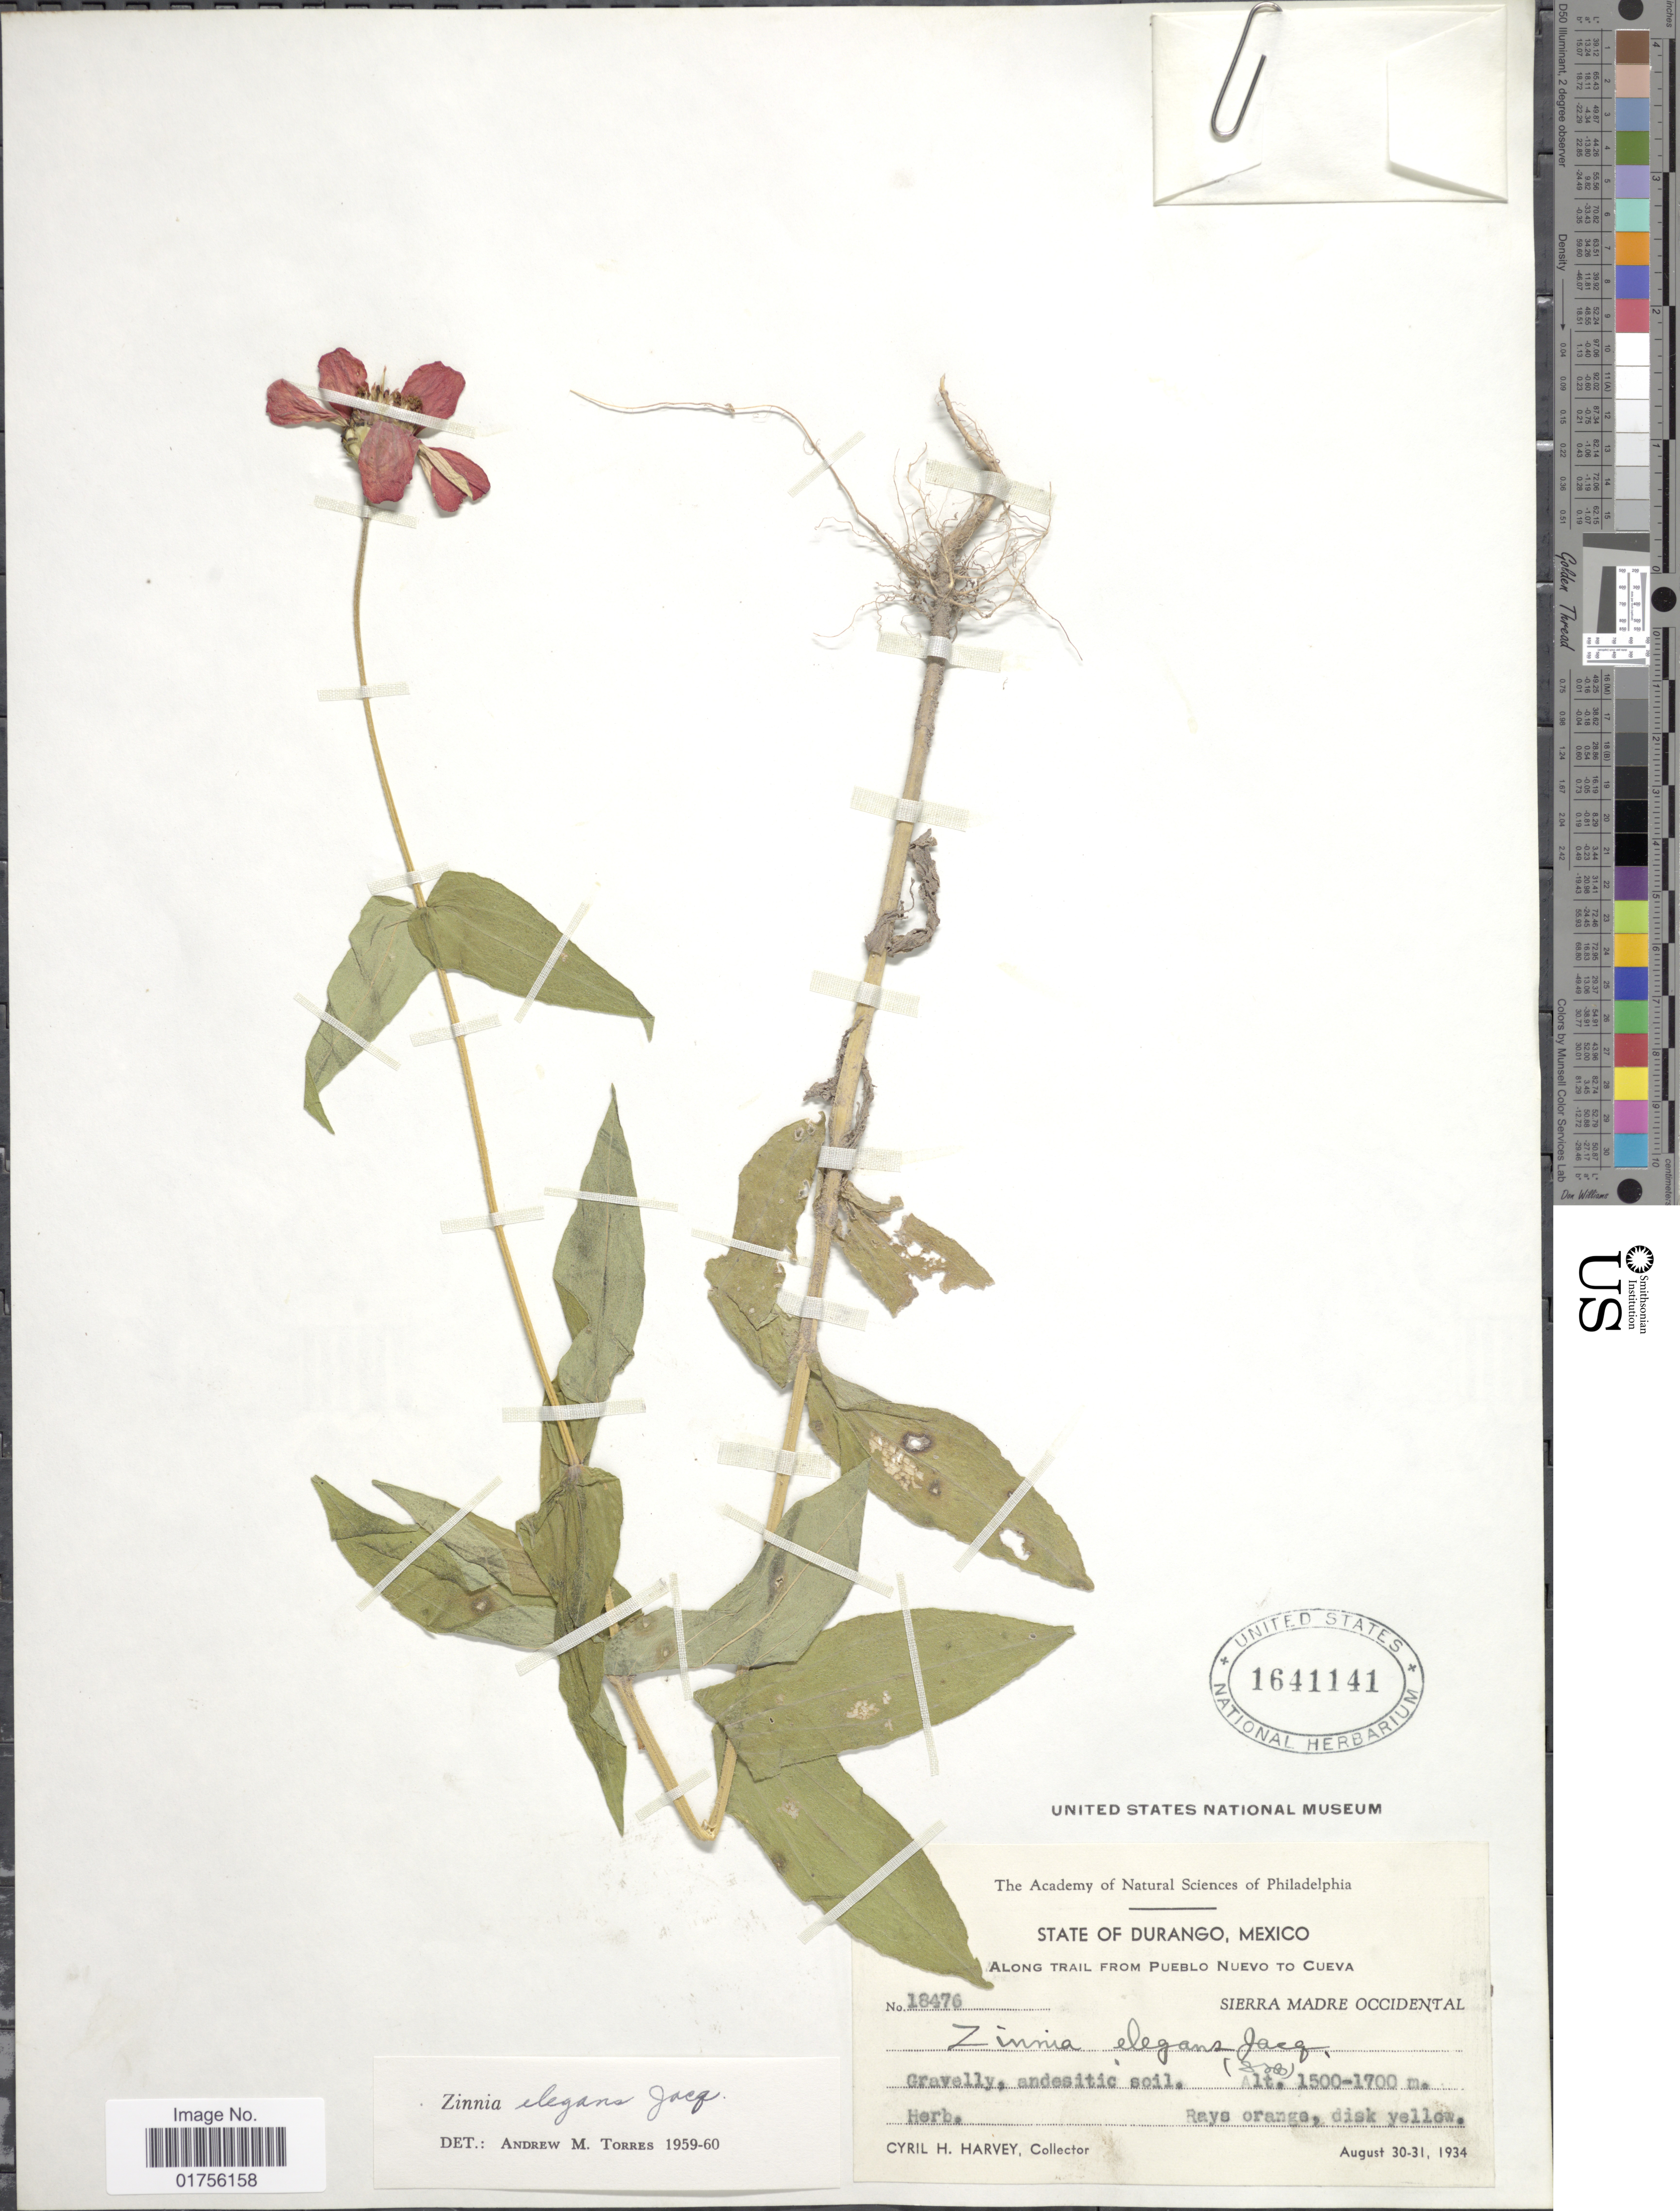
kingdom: Plantae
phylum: Tracheophyta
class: Magnoliopsida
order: Asterales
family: Asteraceae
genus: Zinnia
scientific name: Zinnia elegans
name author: Jacq.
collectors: C. H. Harvey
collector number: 18476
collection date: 1934-08-30/1934-08-31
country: Mexico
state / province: Durango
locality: State of Durango, Mexico, Along trail from Pueblo Nuevo to Cueva, Sierra Madre Occidental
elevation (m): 1500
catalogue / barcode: US 1641141